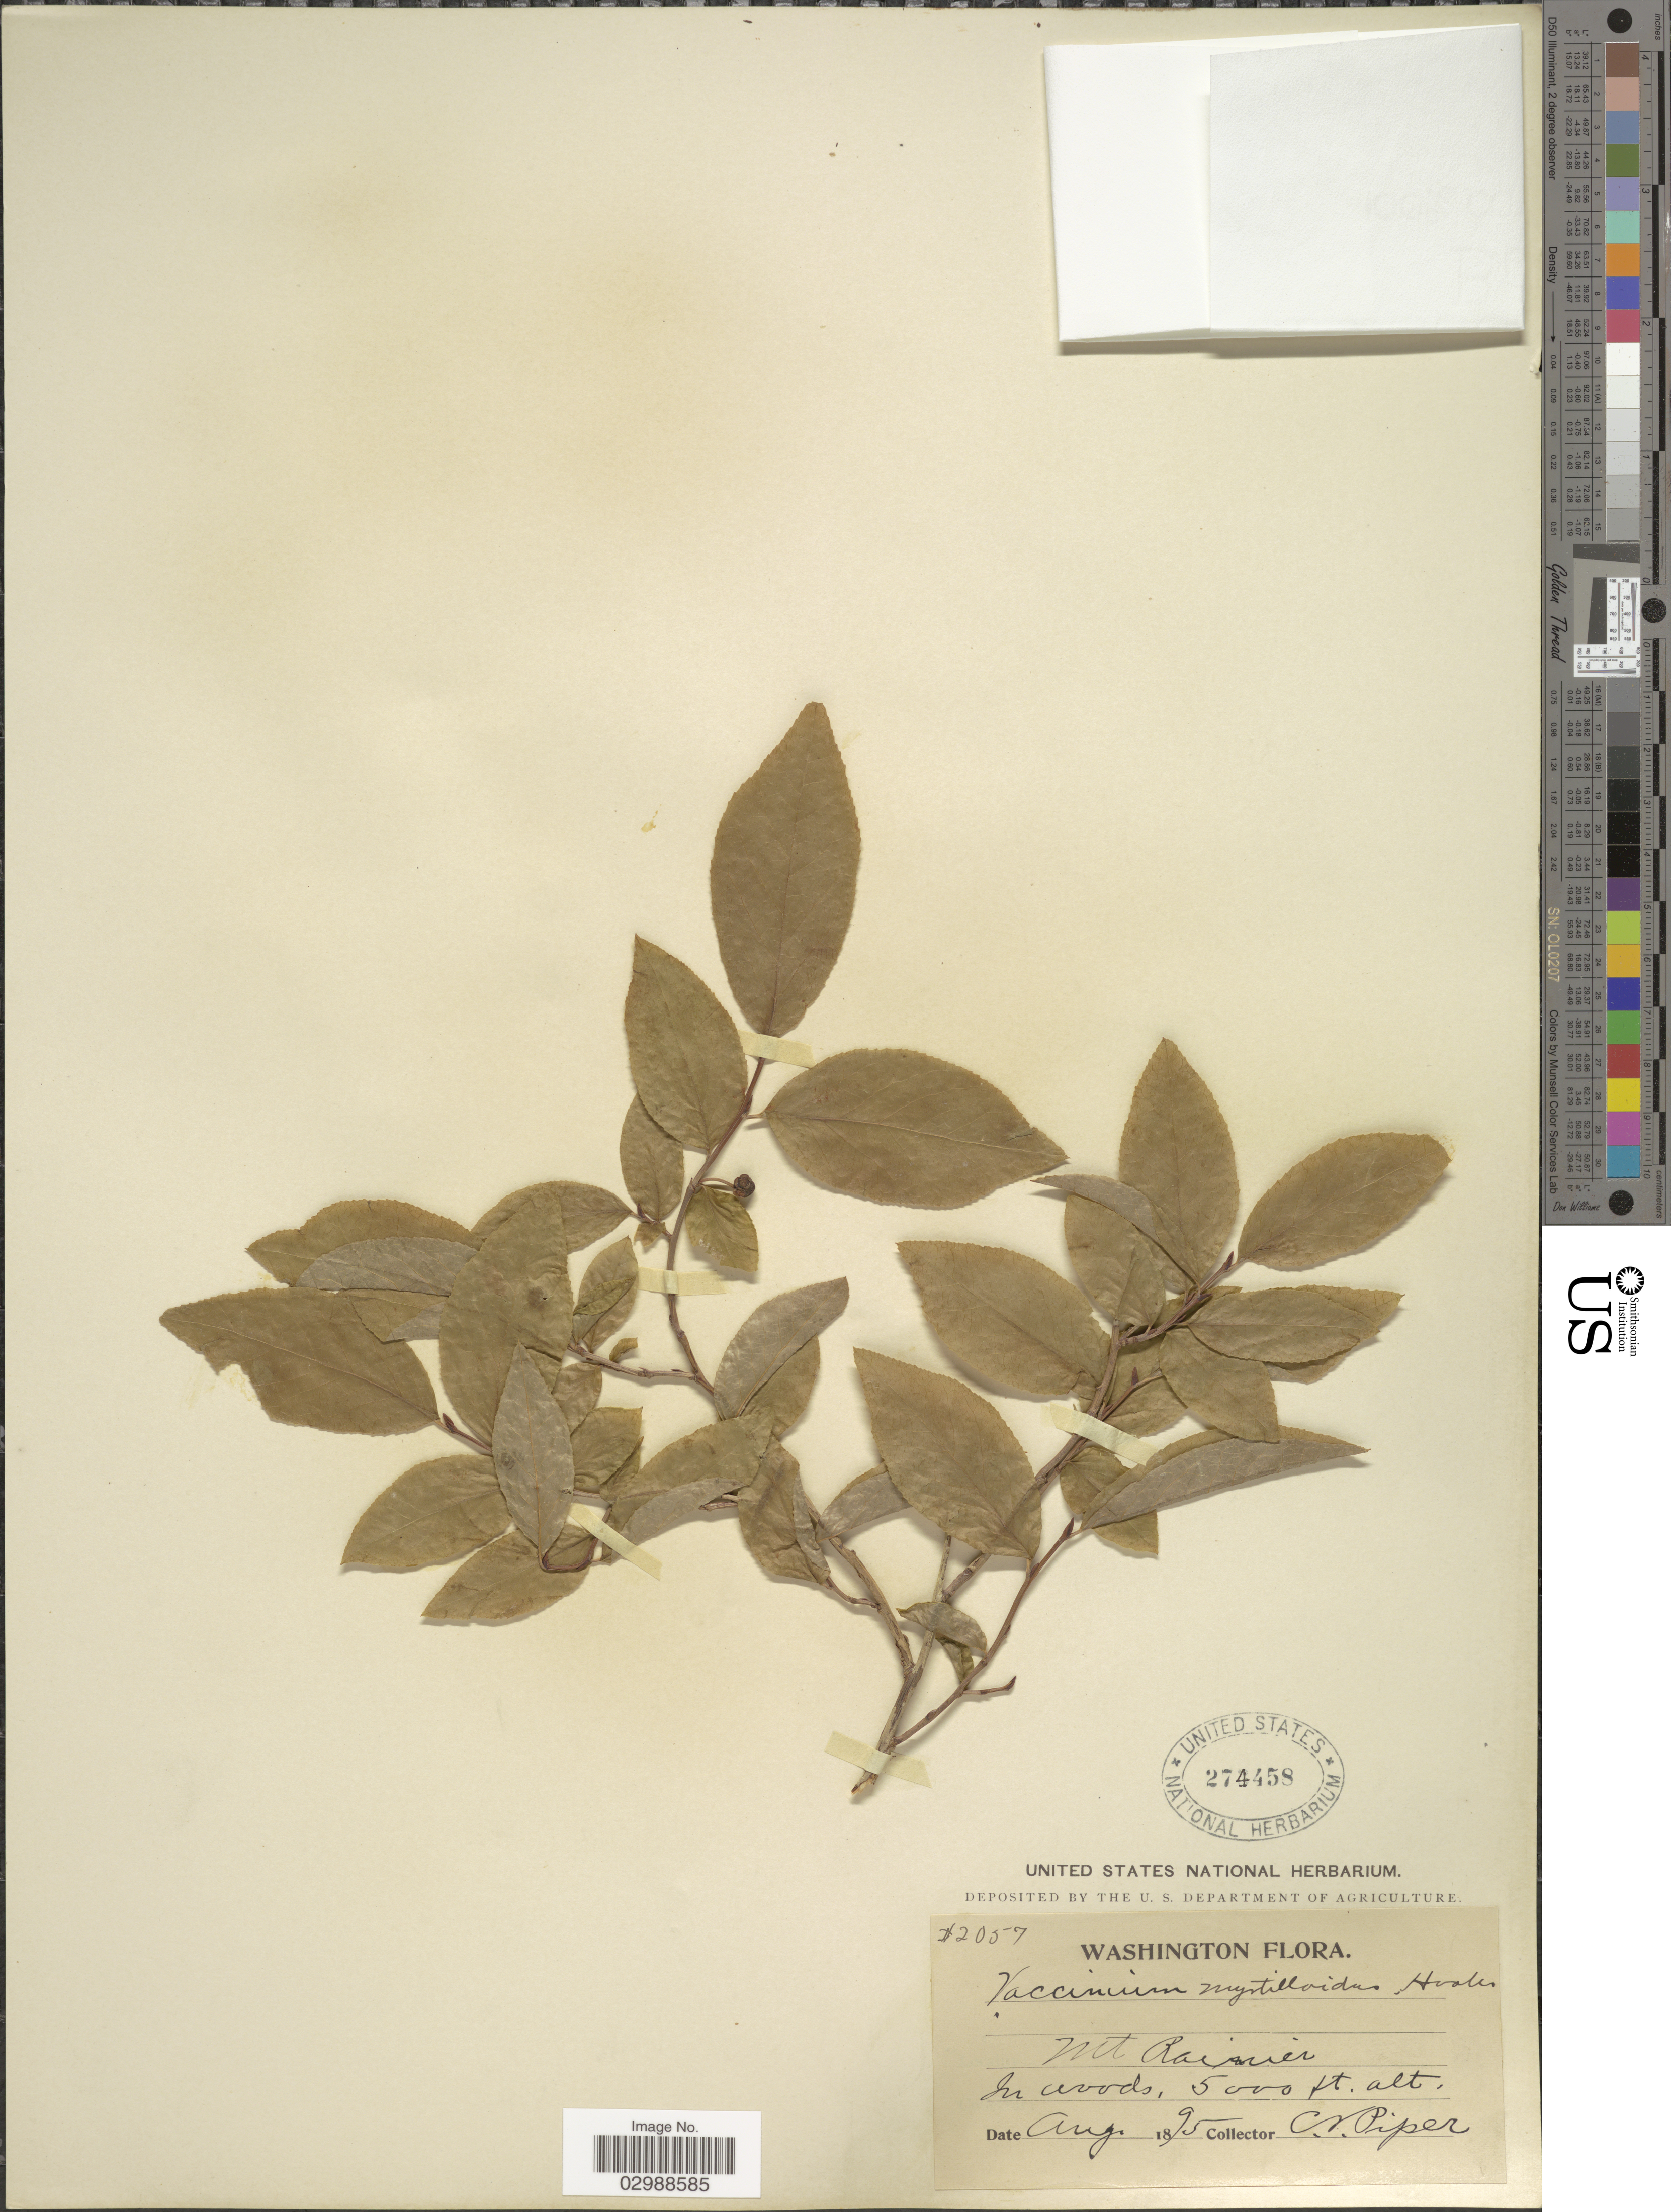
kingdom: Plantae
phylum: Tracheophyta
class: Magnoliopsida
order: Ericales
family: Ericaceae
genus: Vaccinium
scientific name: Vaccinium membranaceum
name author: Douglas ex Torr.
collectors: C. V. Piper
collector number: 2057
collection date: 1895-08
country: United States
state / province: Washington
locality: Mt. Rainier, In woods.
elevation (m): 1524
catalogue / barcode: US 274458